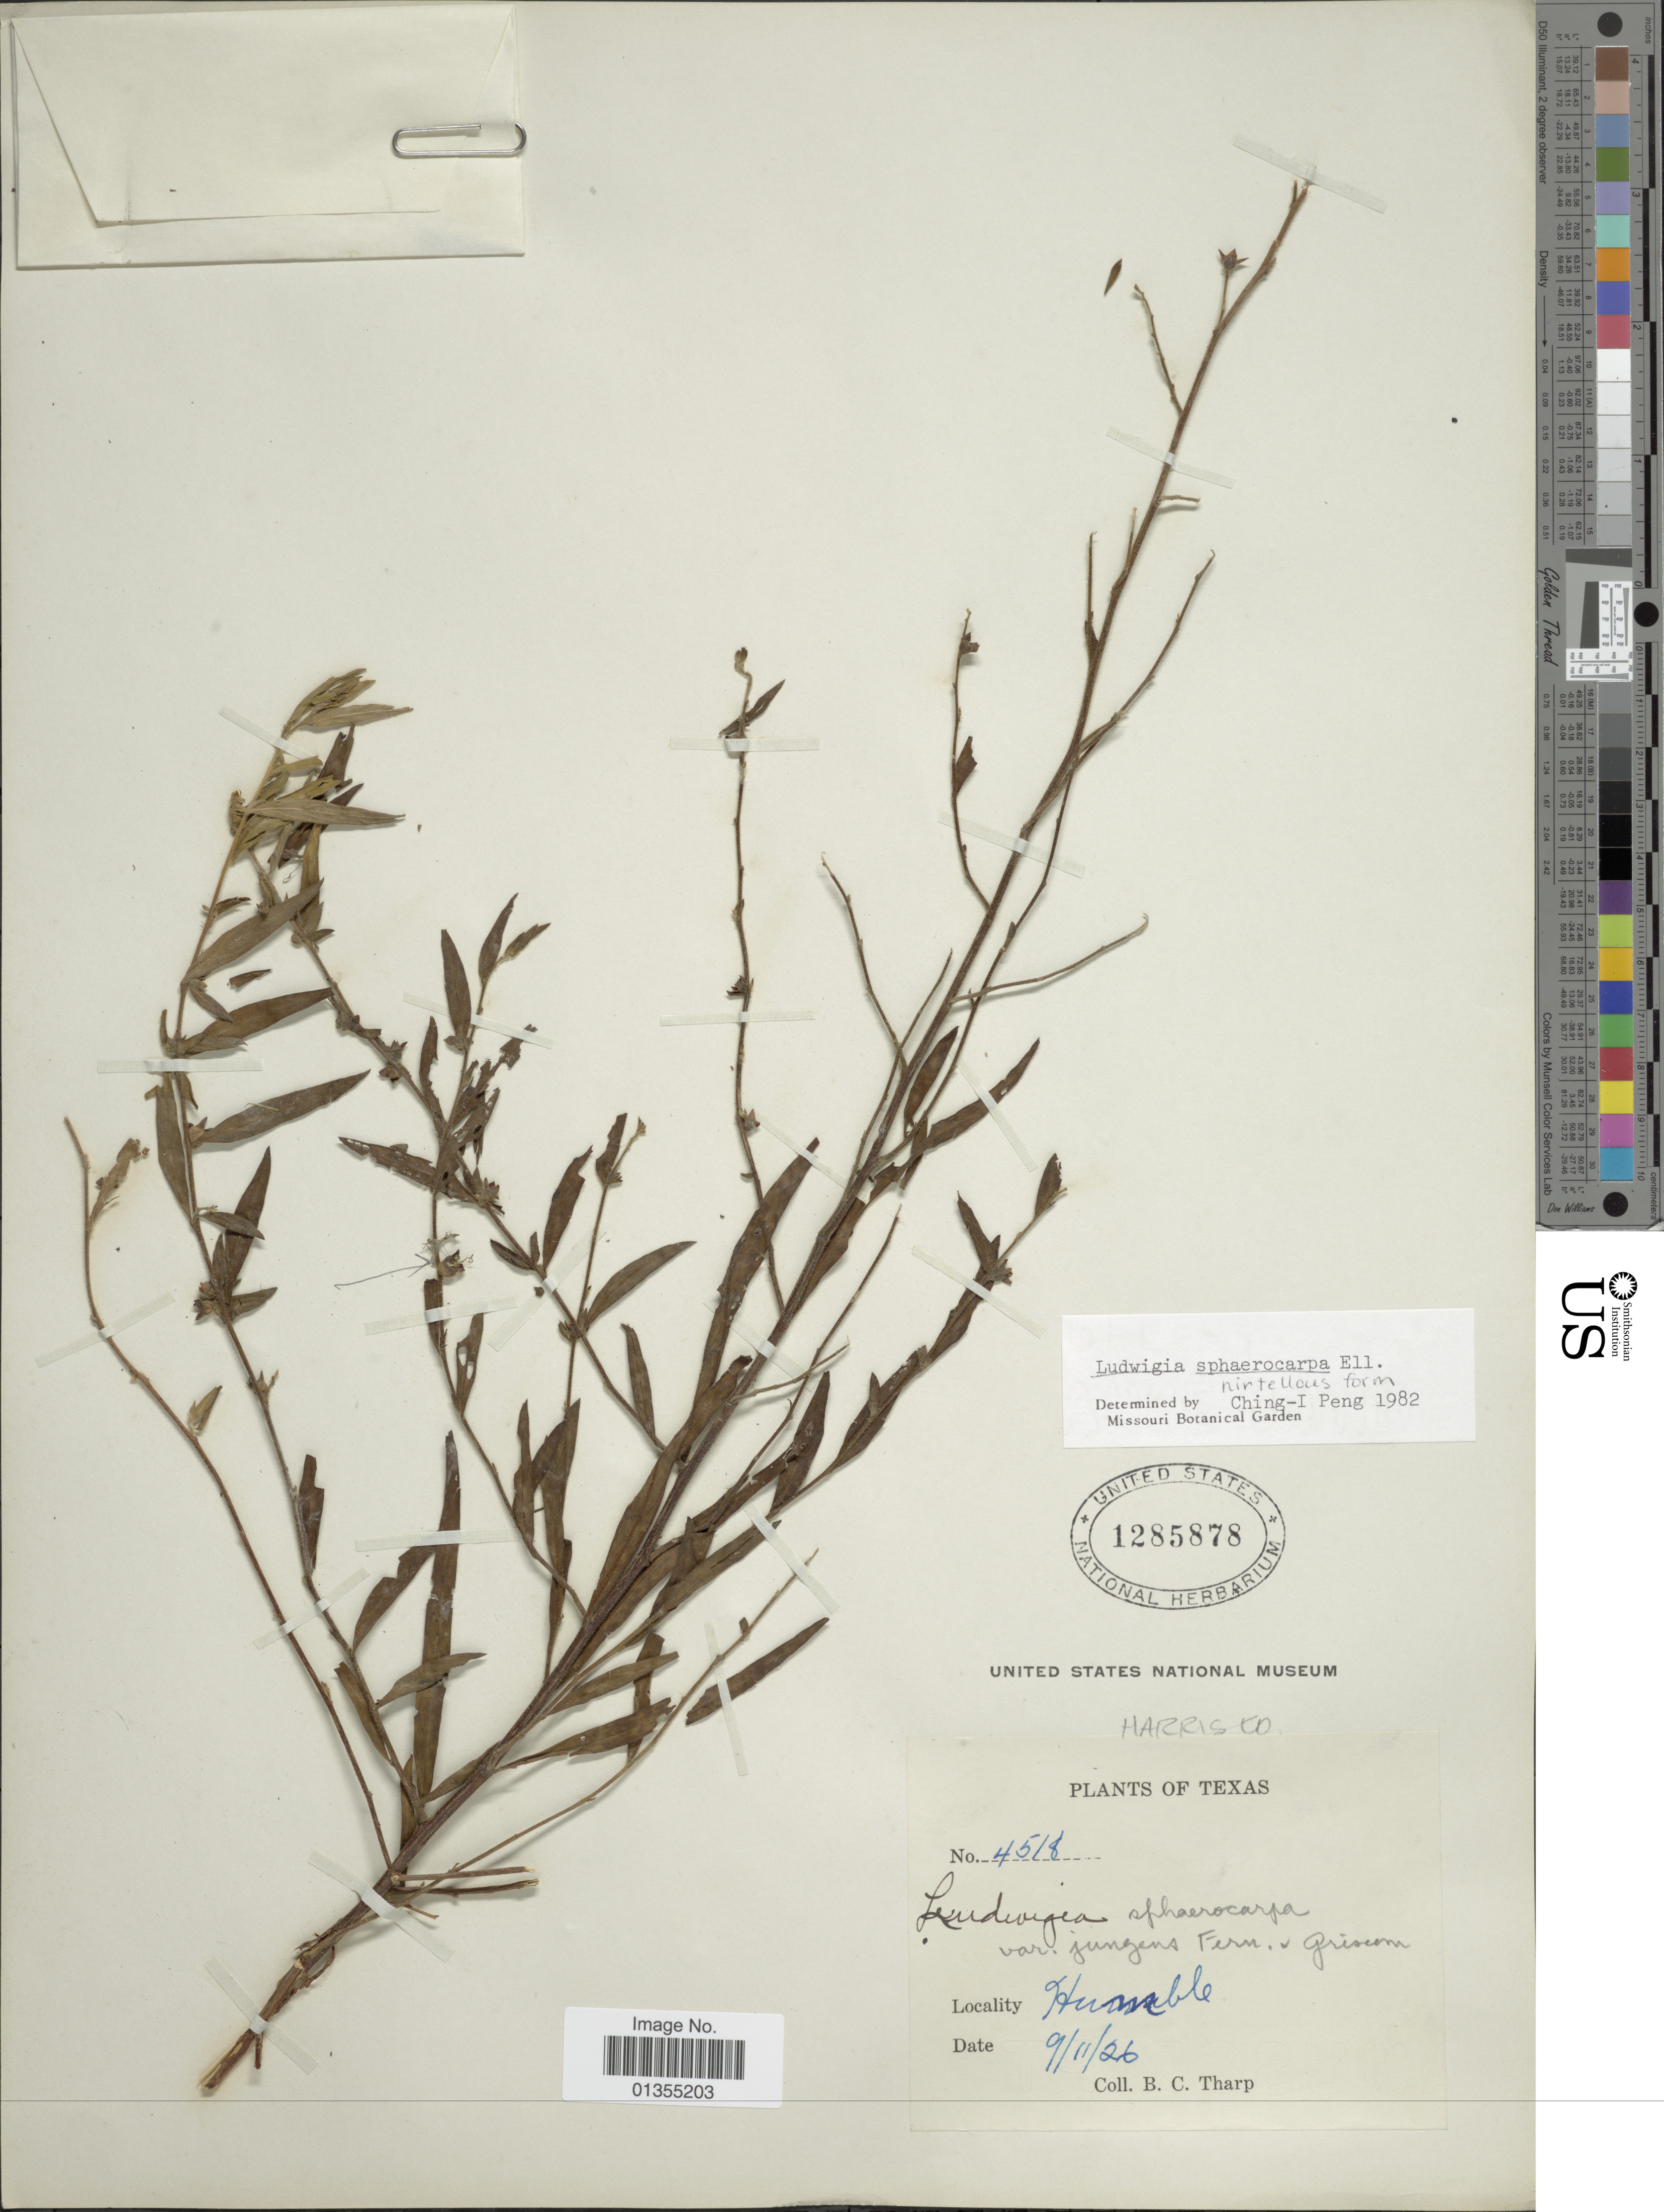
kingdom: Plantae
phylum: Tracheophyta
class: Magnoliopsida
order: Myrtales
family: Onagraceae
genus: Ludwigia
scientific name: Ludwigia sphaerocarpa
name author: Elliott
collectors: B. C. Tharp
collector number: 4518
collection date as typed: Transcribed d/m/y: 9/11/26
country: United States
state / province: Texas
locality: Humble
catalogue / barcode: US 1285878